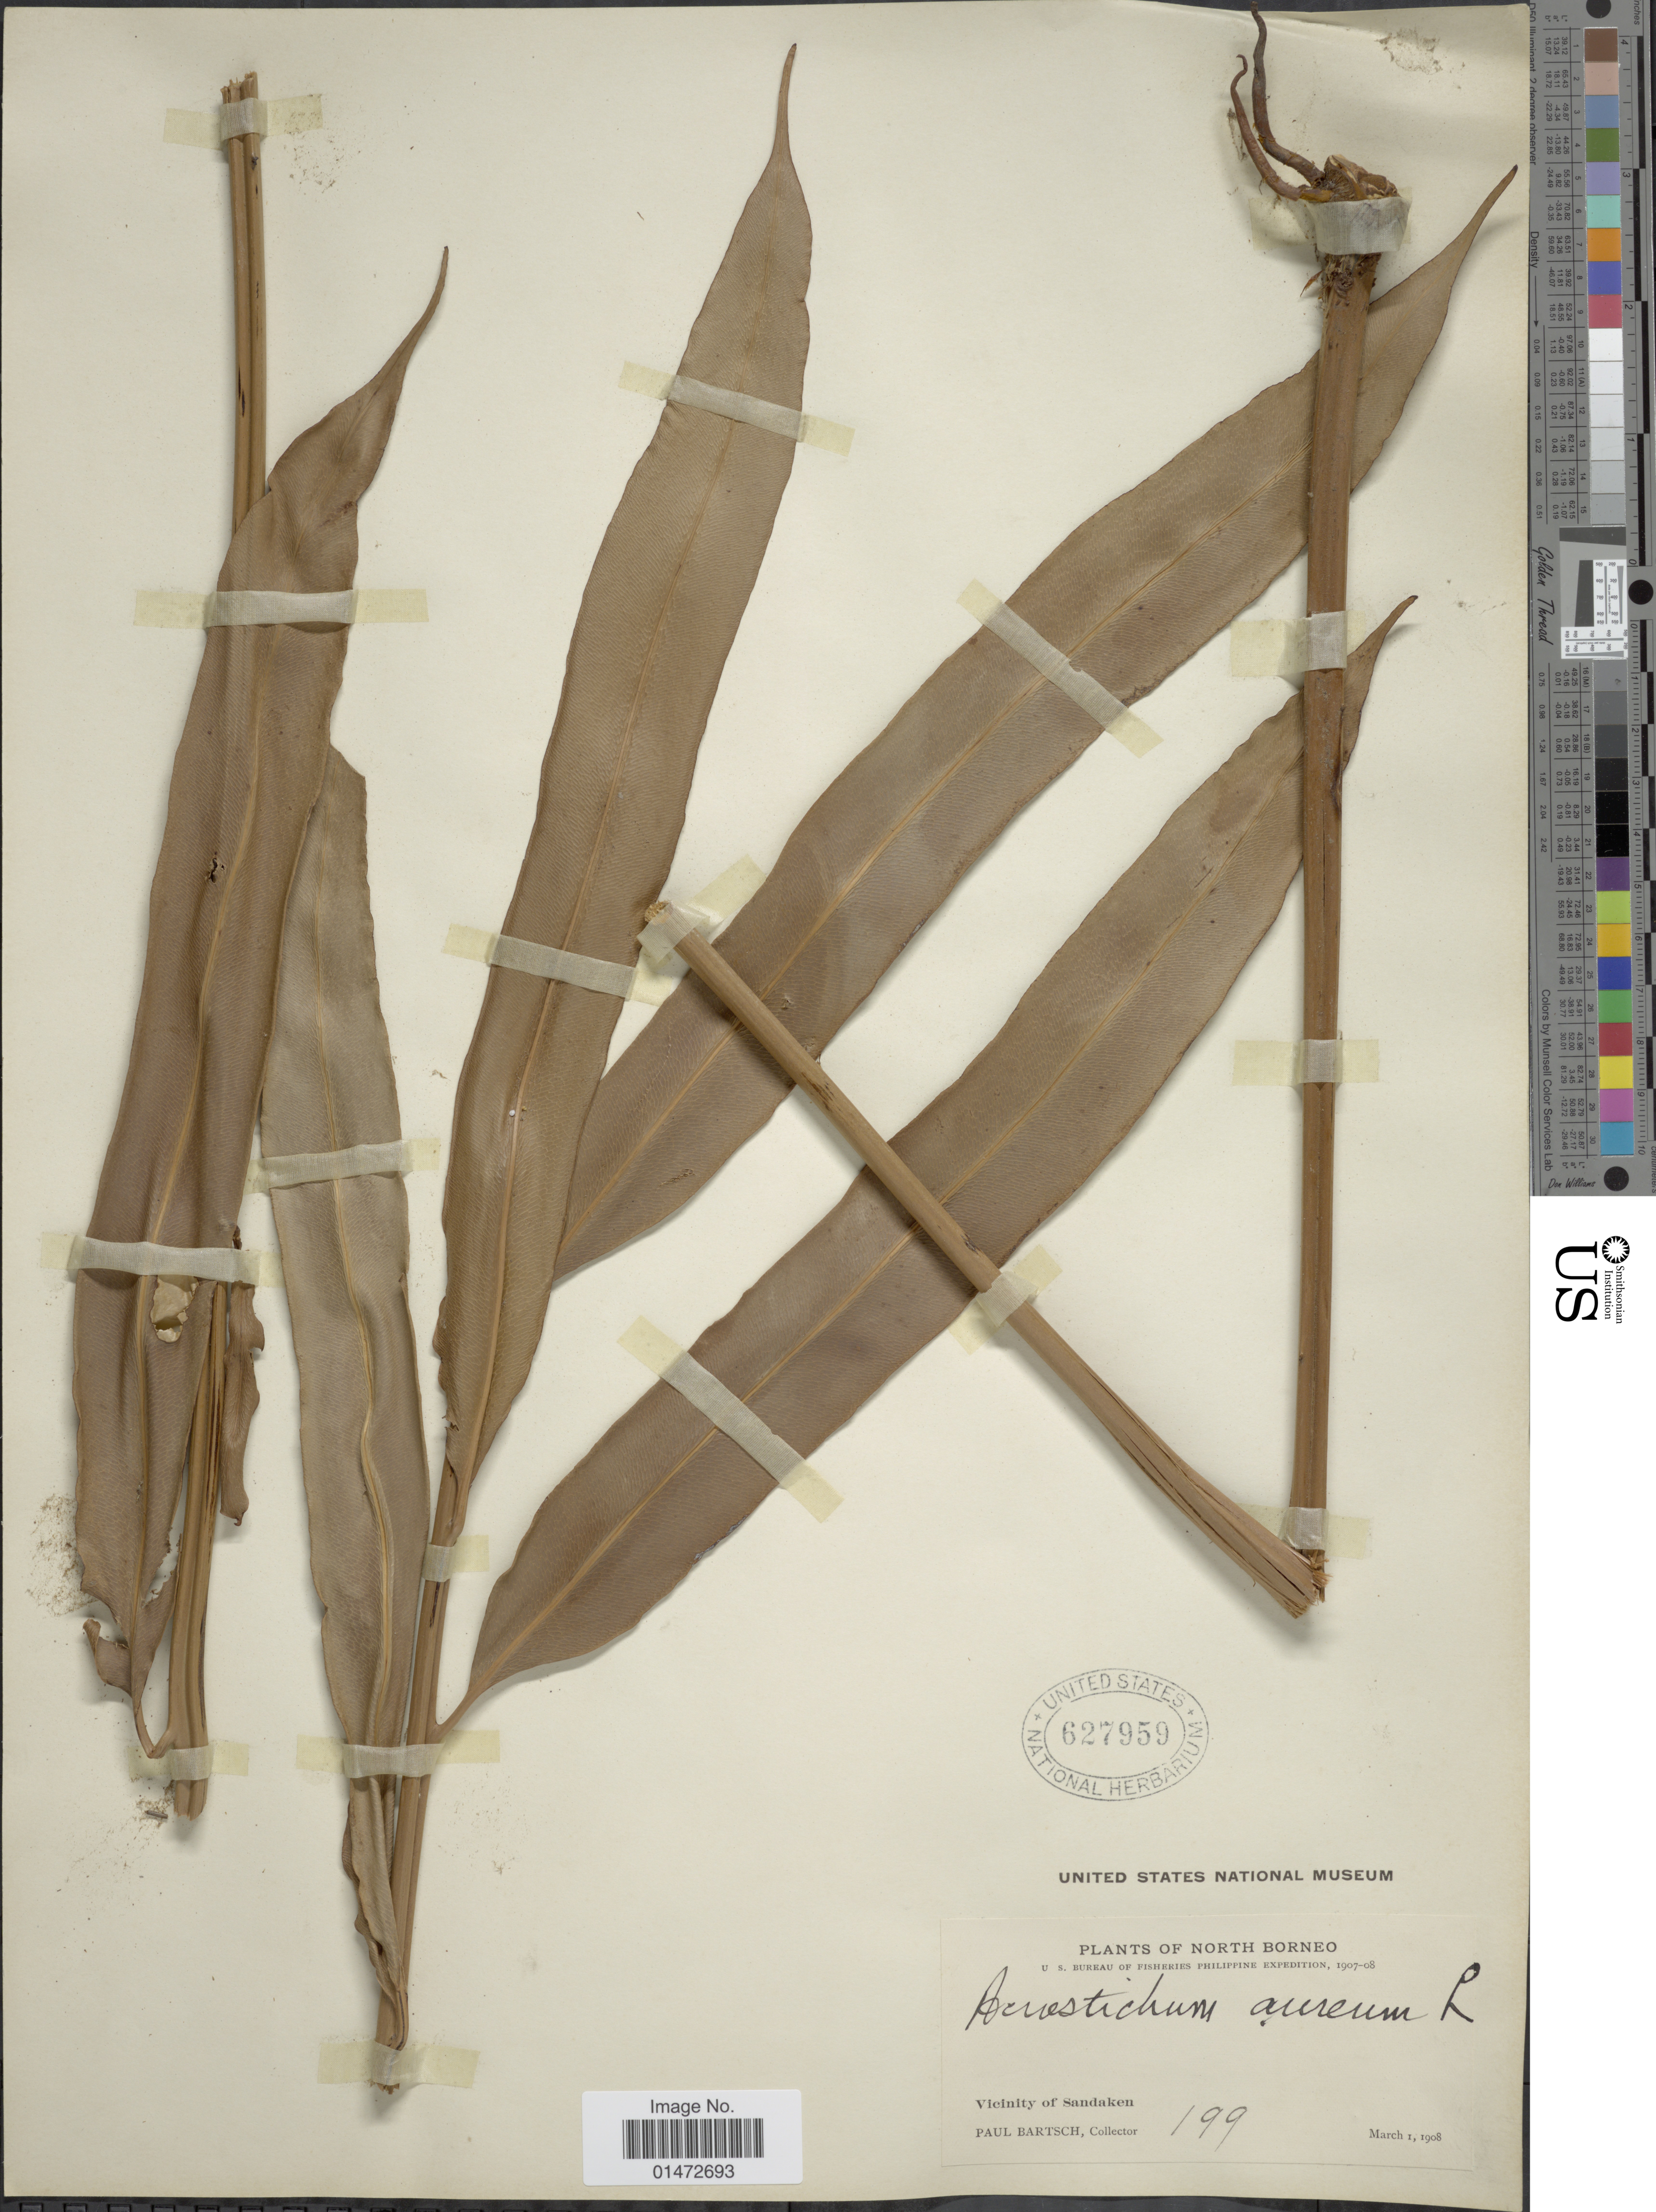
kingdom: Plantae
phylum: Tracheophyta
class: Polypodiopsida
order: Polypodiales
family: Pteridaceae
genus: Acrostichum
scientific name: Acrostichum aureum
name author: L.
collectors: P. Bartsch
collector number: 199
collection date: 1908-03-01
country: Malaysia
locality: North Borneo. Vicinity of Sandaken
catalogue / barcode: US 627959